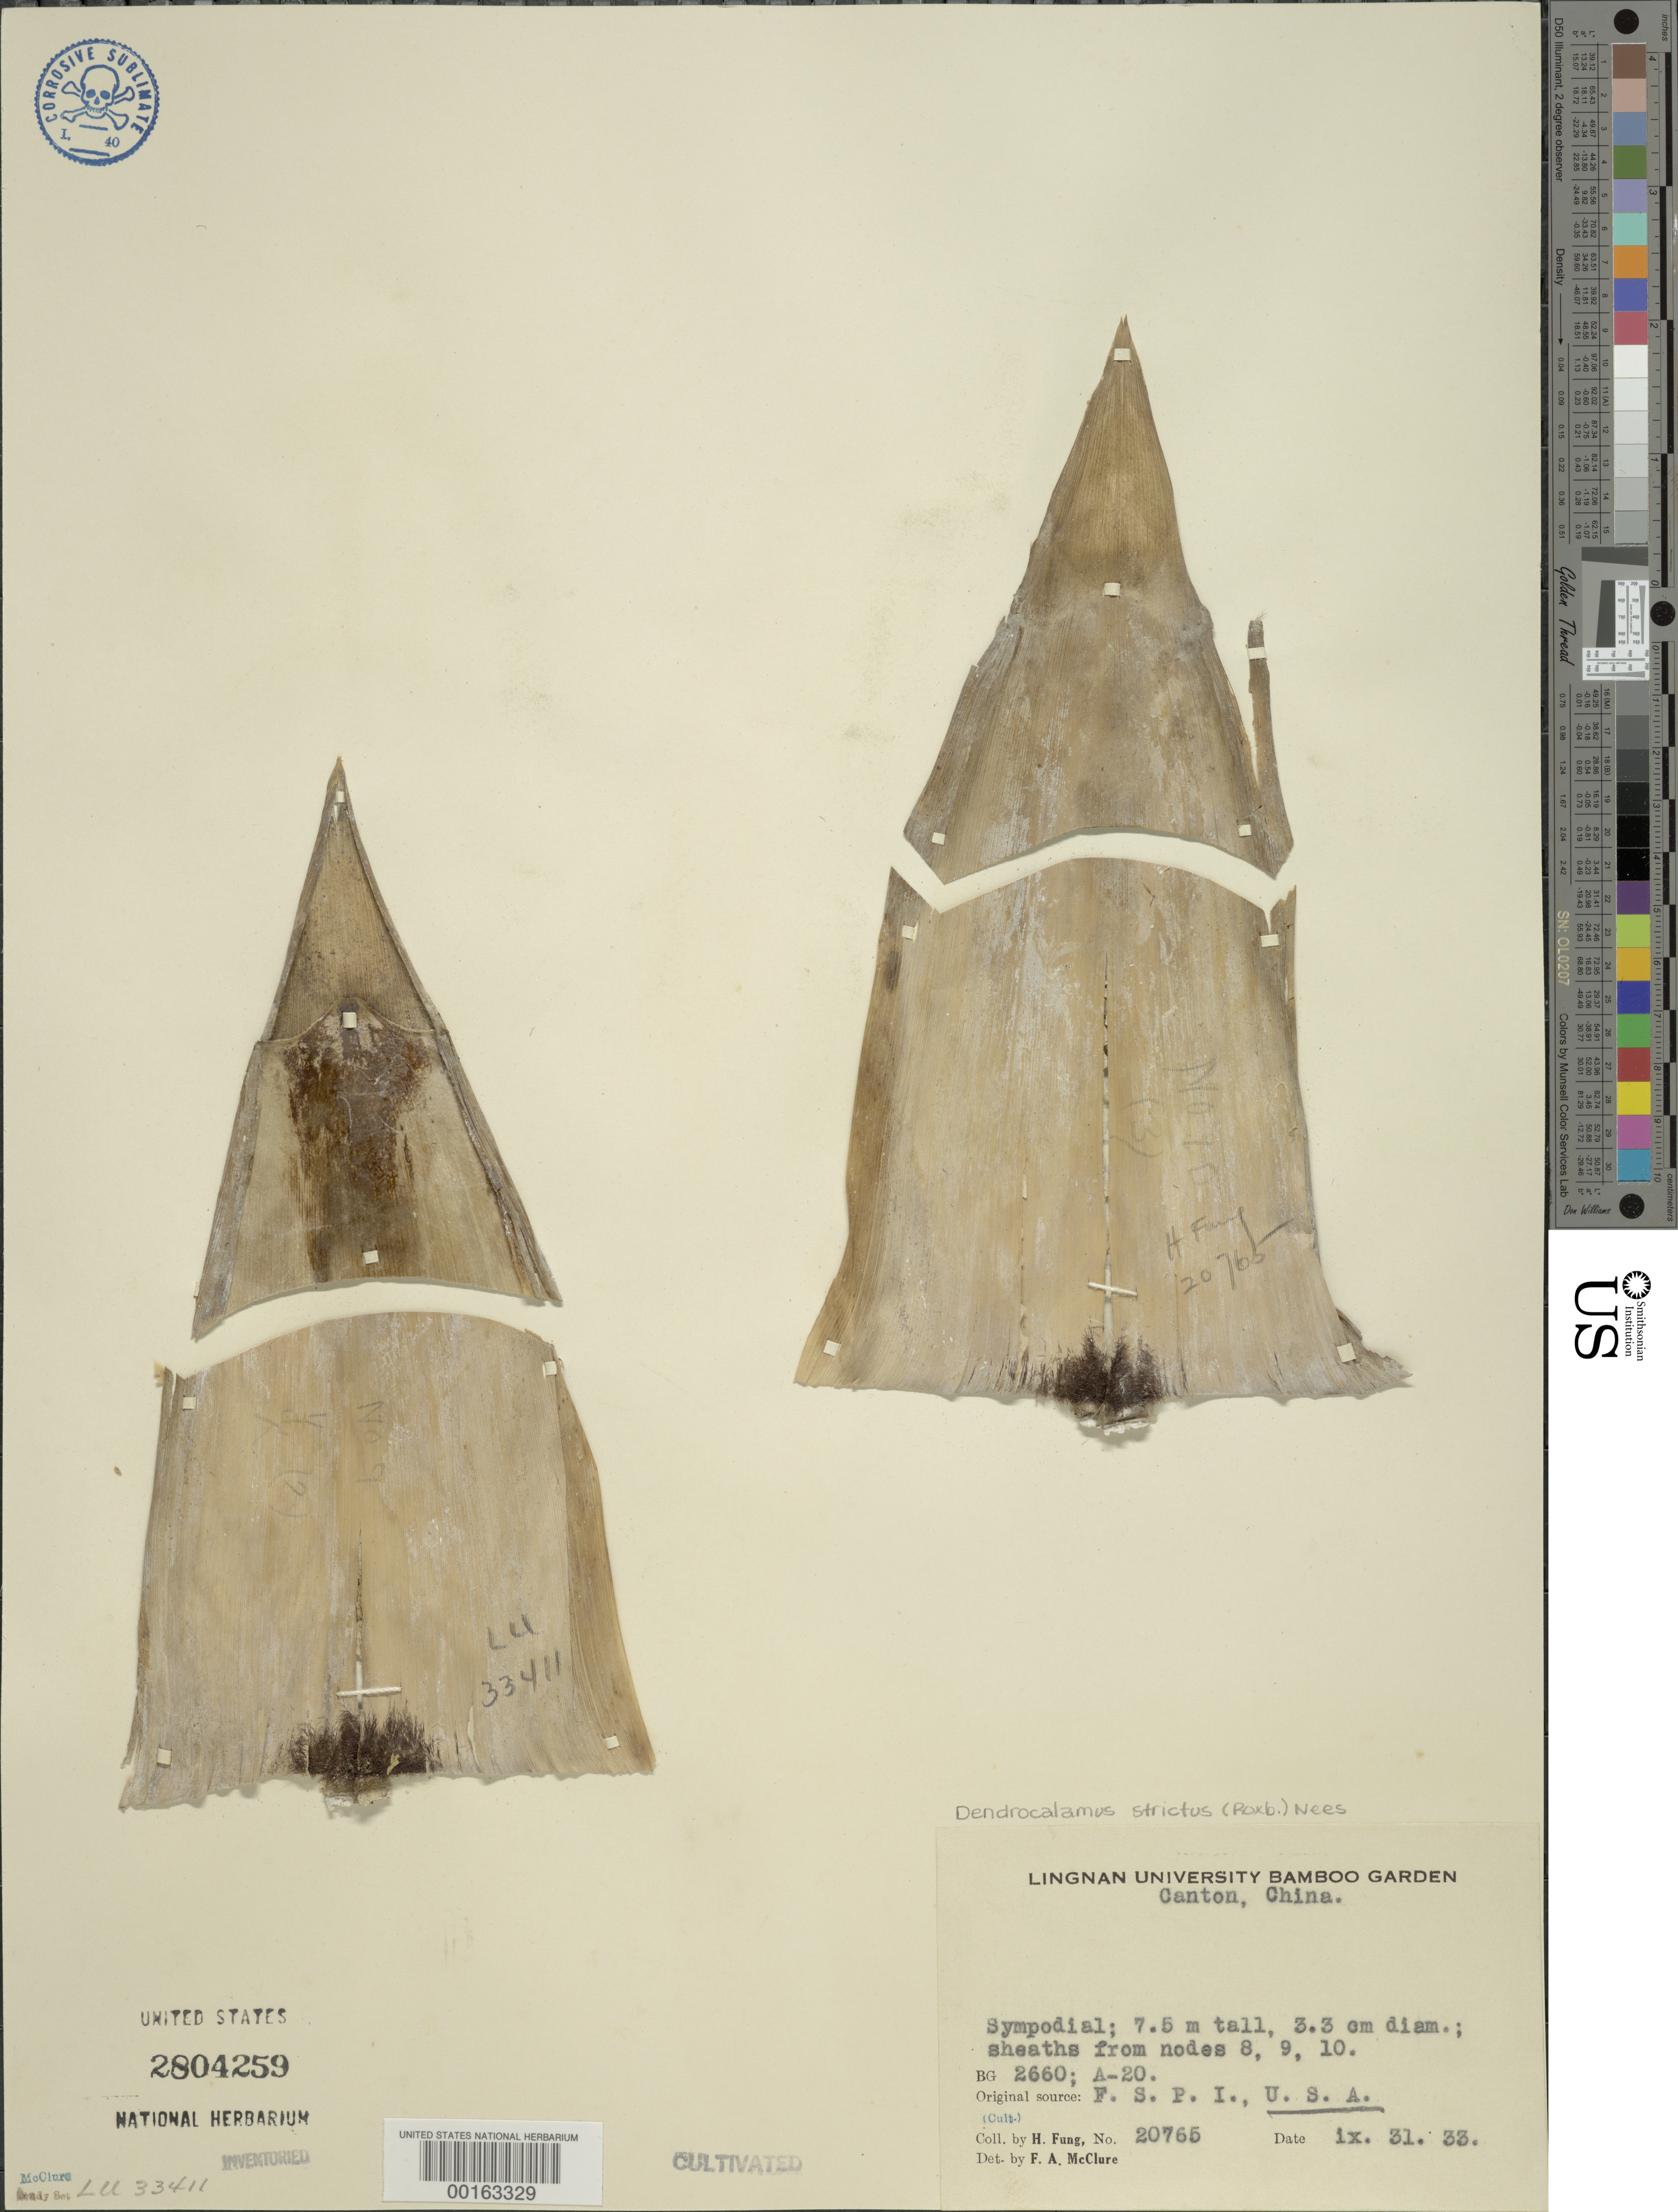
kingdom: Plantae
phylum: Tracheophyta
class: Liliopsida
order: Poales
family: Poaceae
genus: Dendrocalamus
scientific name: Dendrocalamus strictus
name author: (Roxb.) Nees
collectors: H. L. Fung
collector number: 20765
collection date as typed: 30 Sep 1933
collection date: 1933-09-30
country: China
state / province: Guangdong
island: Honam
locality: Lingnan univ. bg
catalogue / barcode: US 2804259